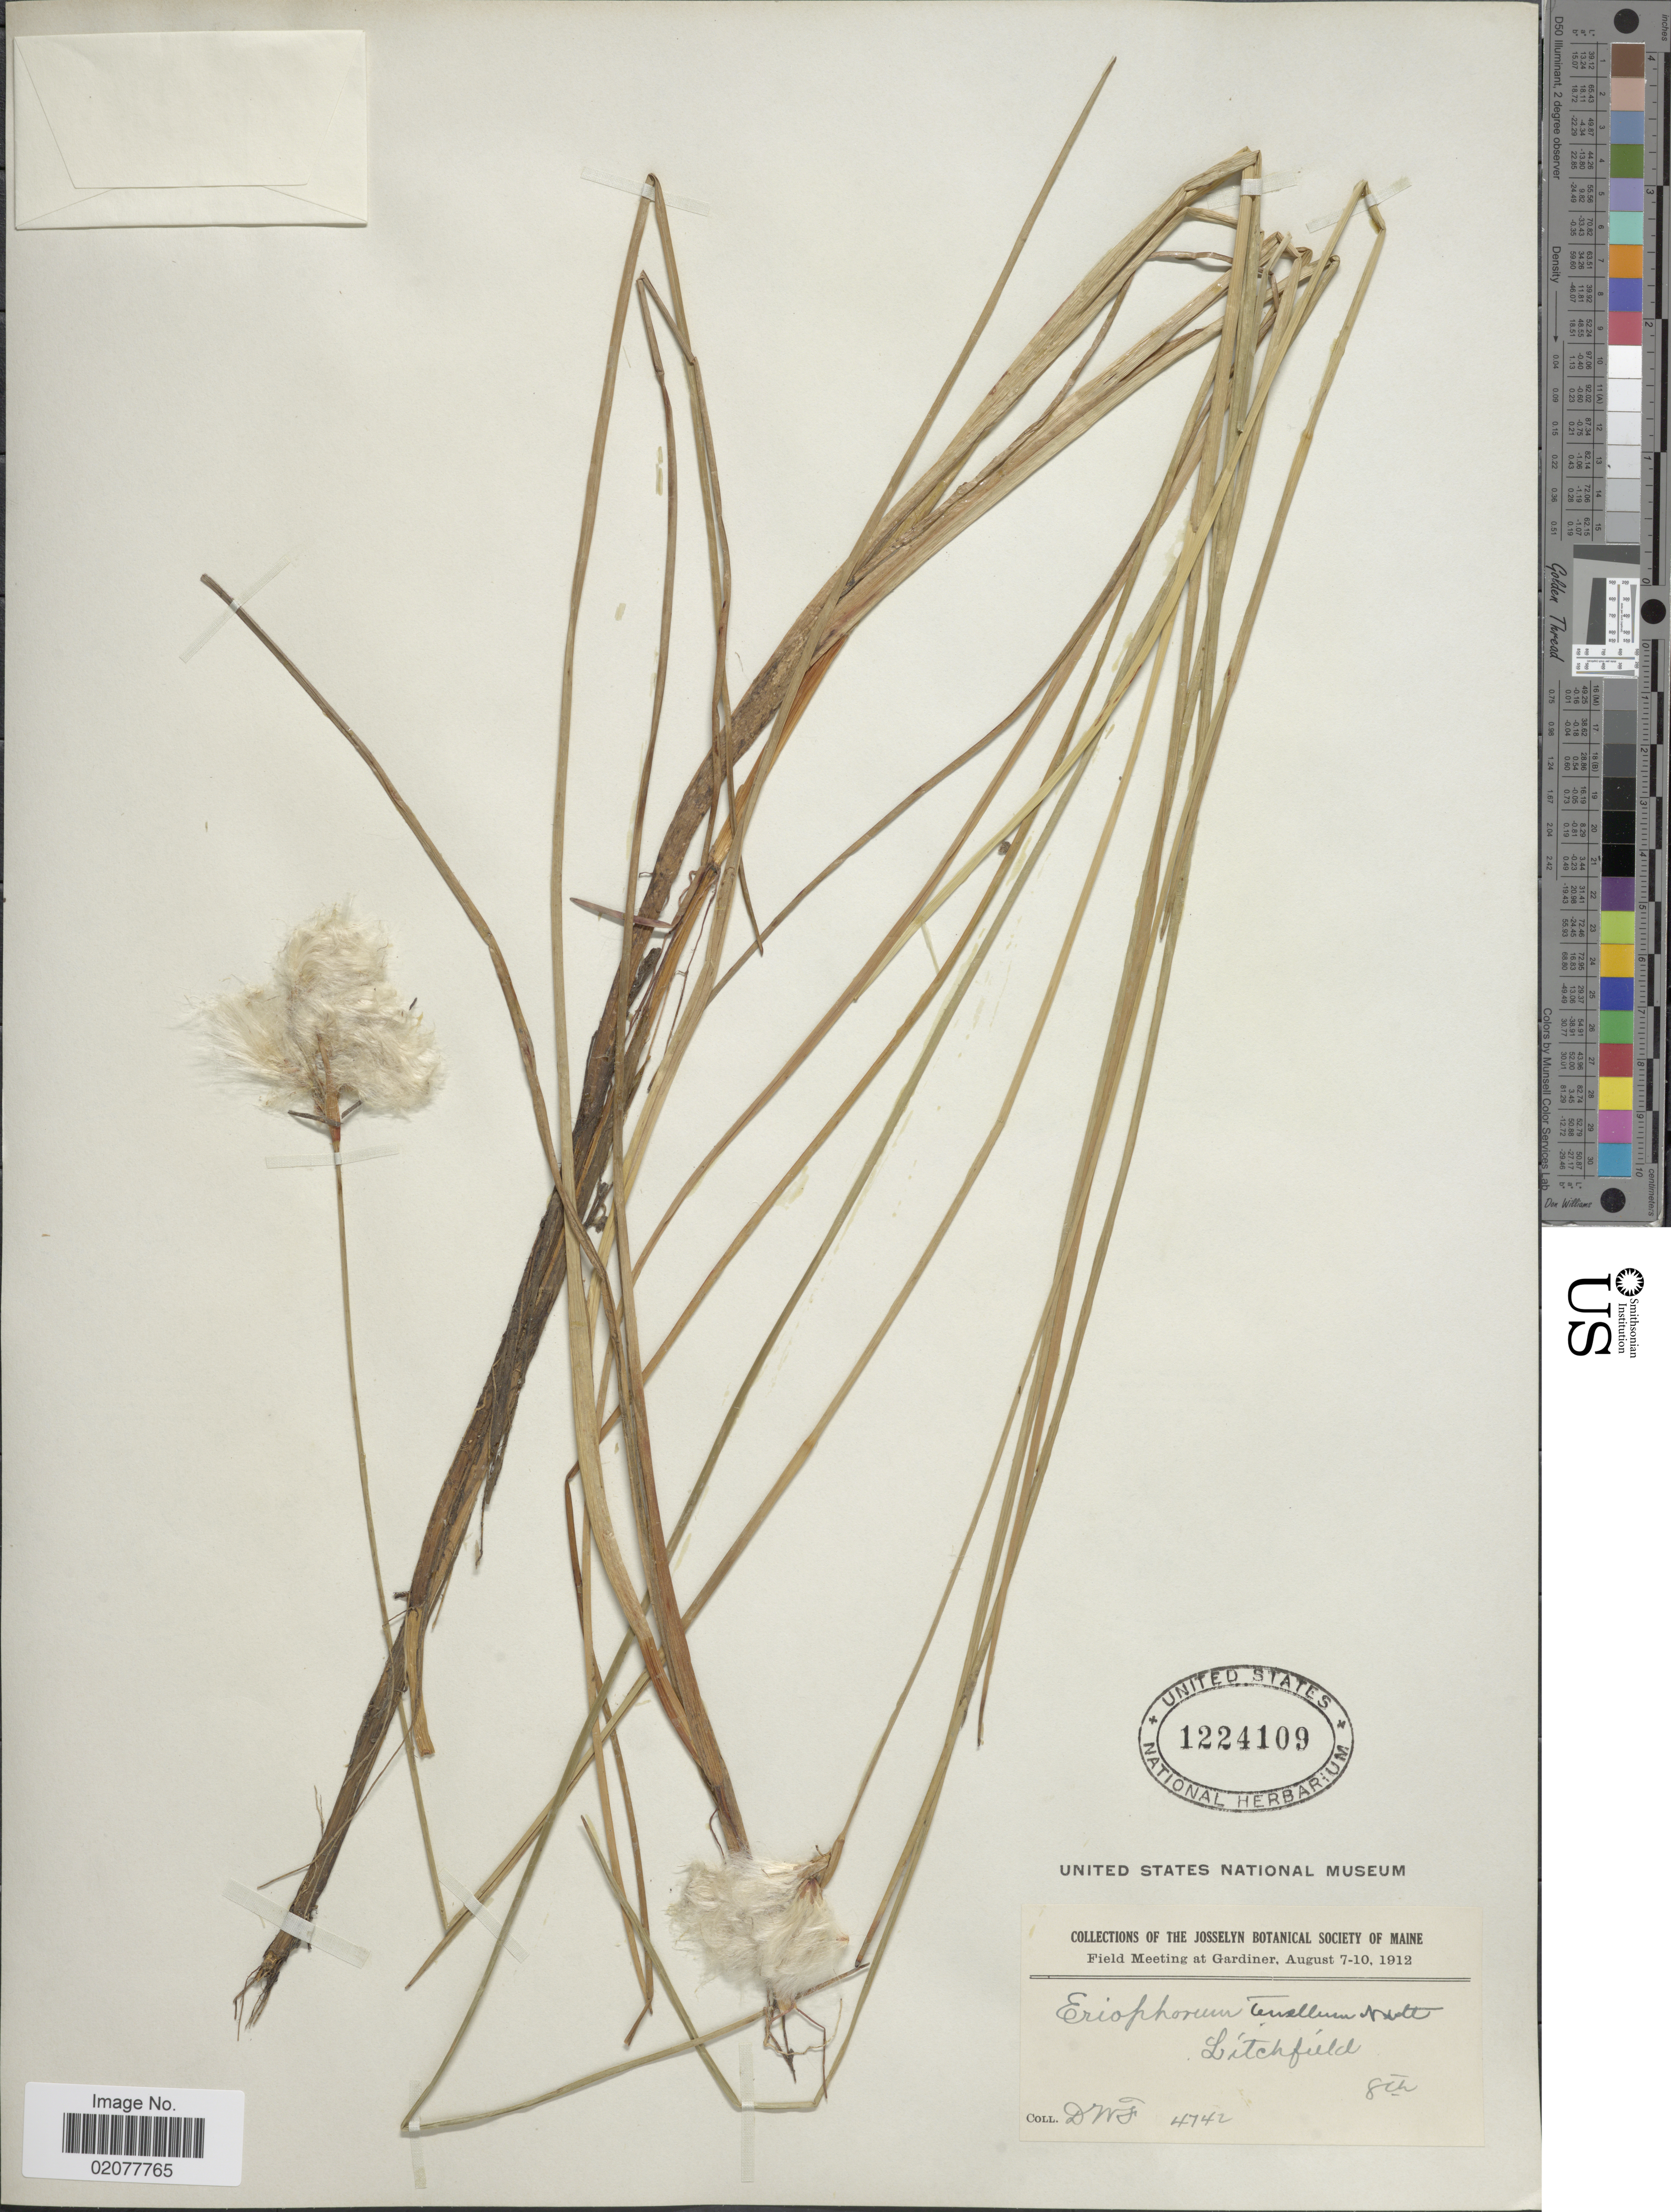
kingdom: Plantae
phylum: Tracheophyta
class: Liliopsida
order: Poales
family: Cyperaceae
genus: Eriophorum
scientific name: Eriophorum tenellum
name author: Nutt.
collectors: D. W. F.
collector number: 4742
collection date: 1912-08-07/1912-08-10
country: United States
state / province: Maine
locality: Litchfield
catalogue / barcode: US 1224109